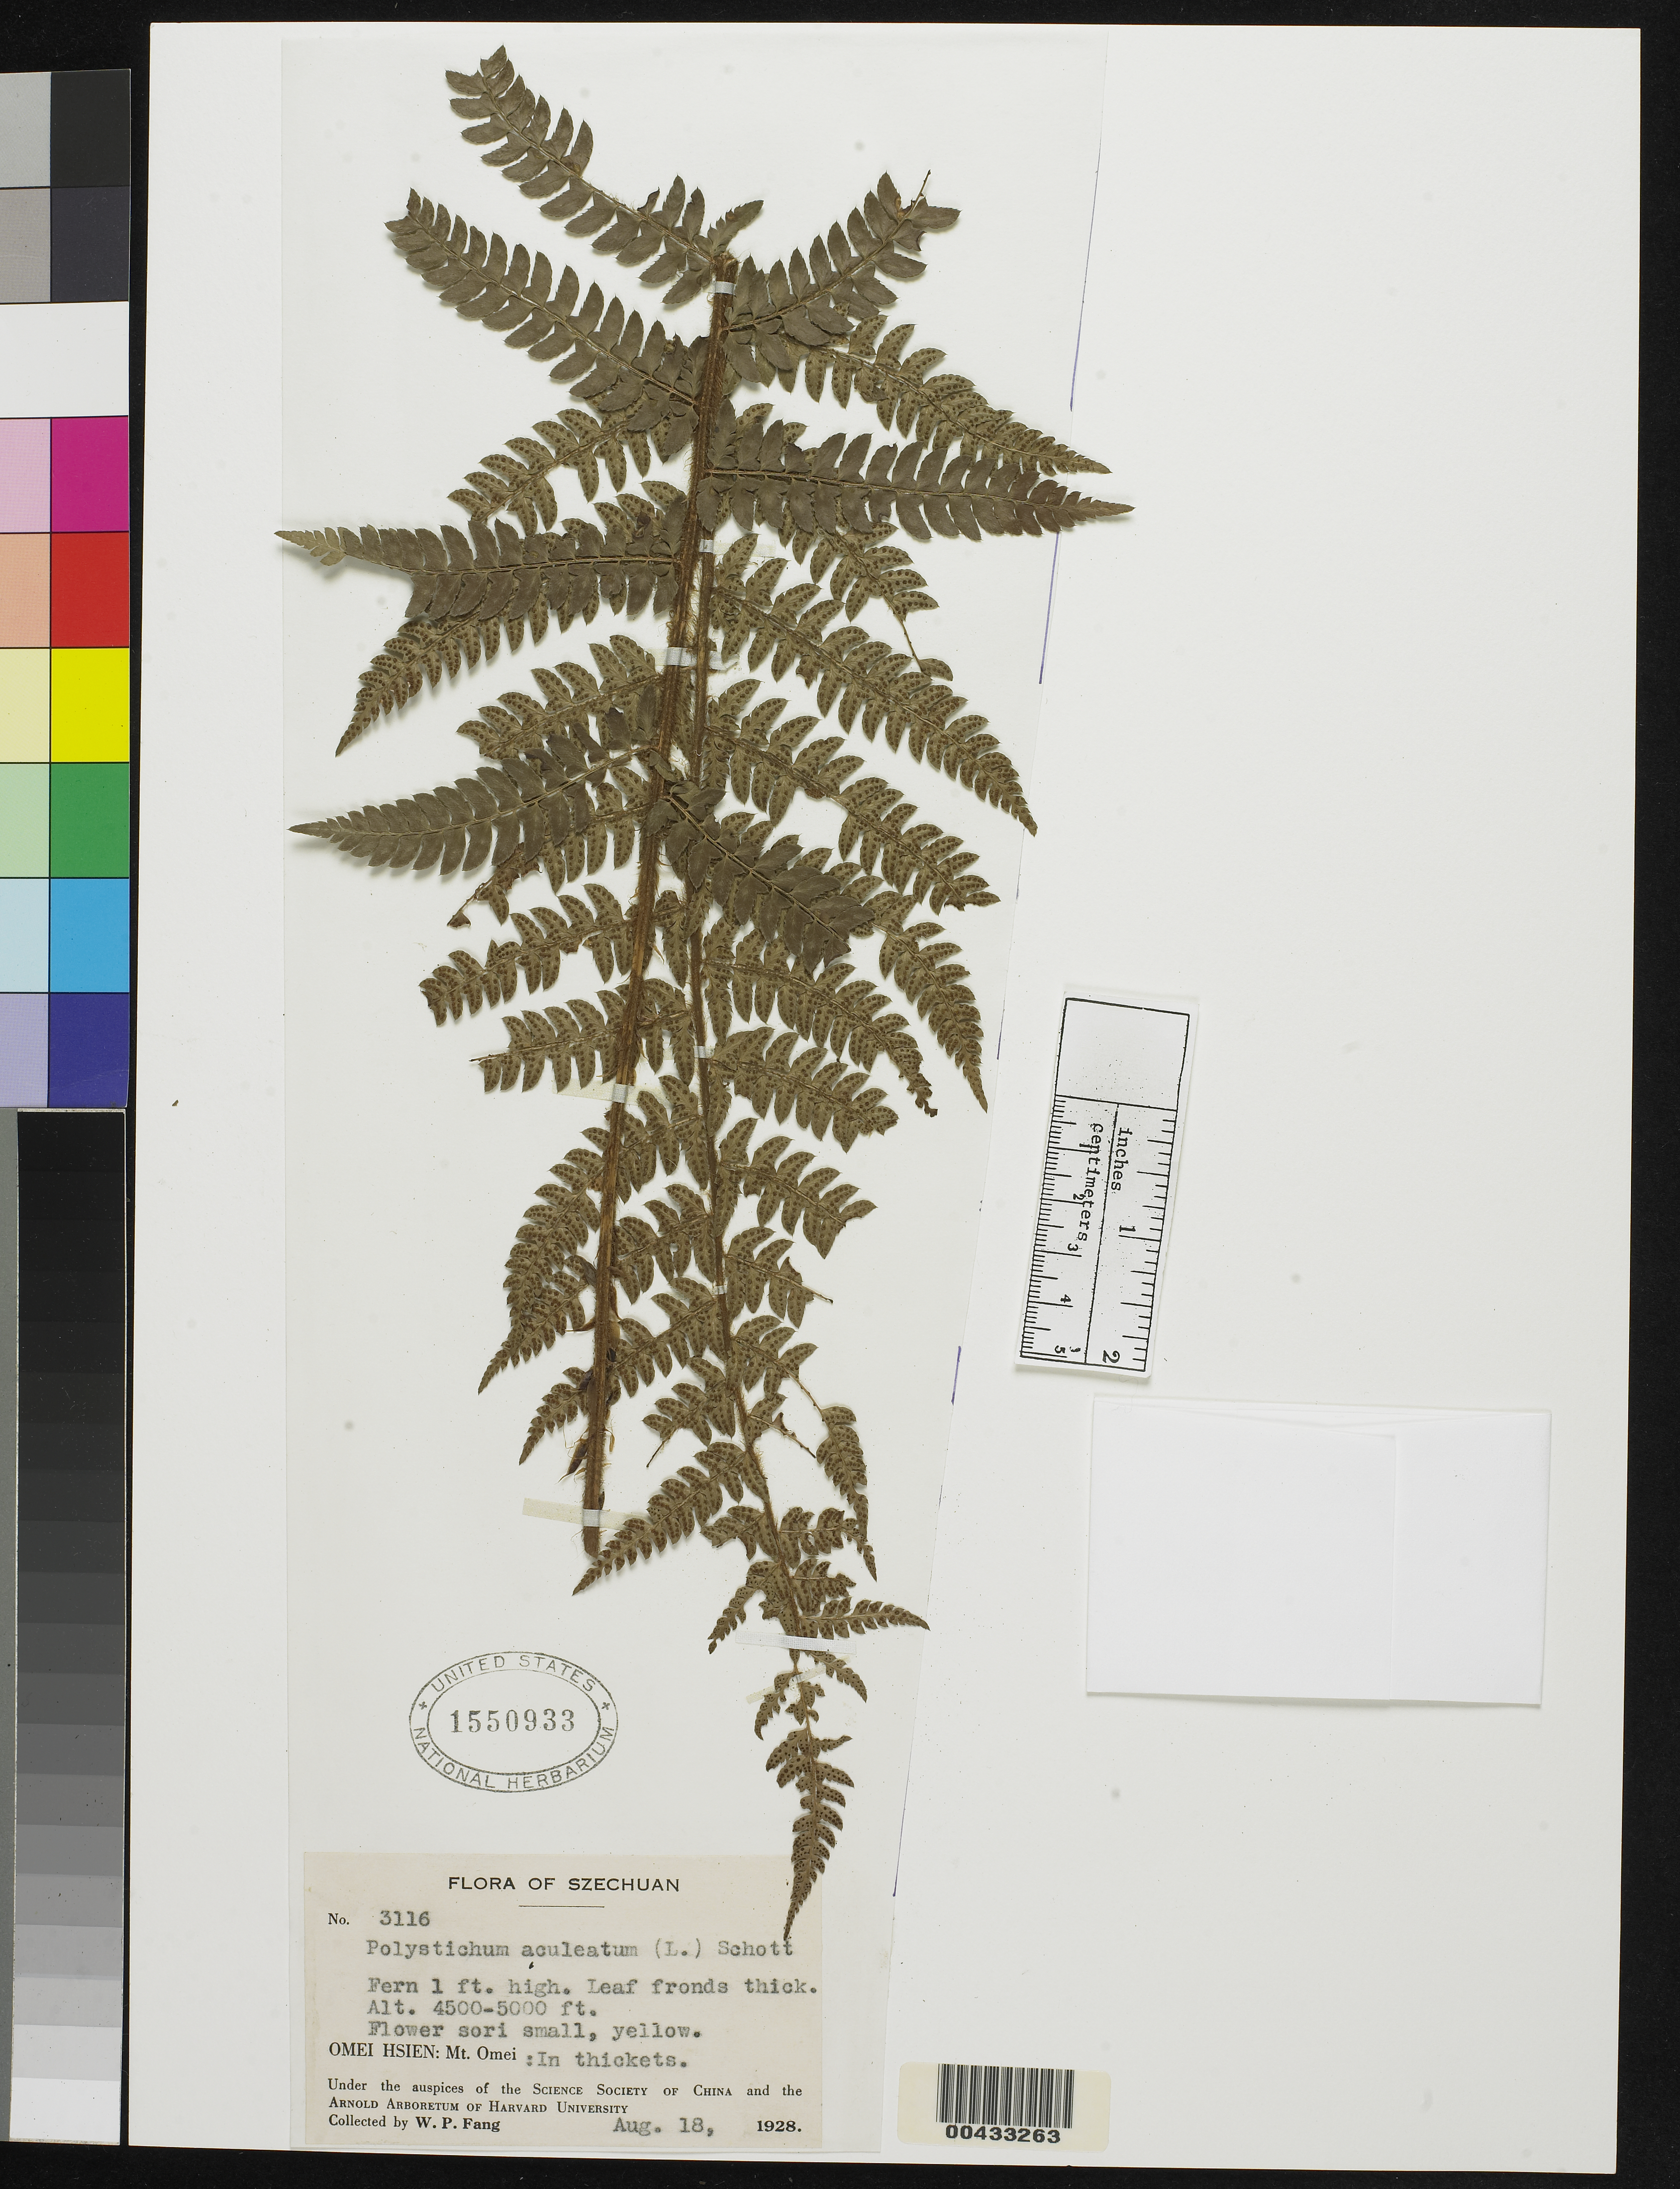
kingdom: Plantae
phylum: Tracheophyta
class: Polypodiopsida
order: Polypodiales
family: Dryopteridaceae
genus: Polystichum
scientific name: Polystichum subulatum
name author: Ching ex Li Bing Zhang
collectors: W. P. Fang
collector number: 3116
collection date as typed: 18 Aug 1928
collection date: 1928-08-18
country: China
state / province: Sichuan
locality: Omei Hsien, Mt. Omei.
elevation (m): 1372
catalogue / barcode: US 1550933